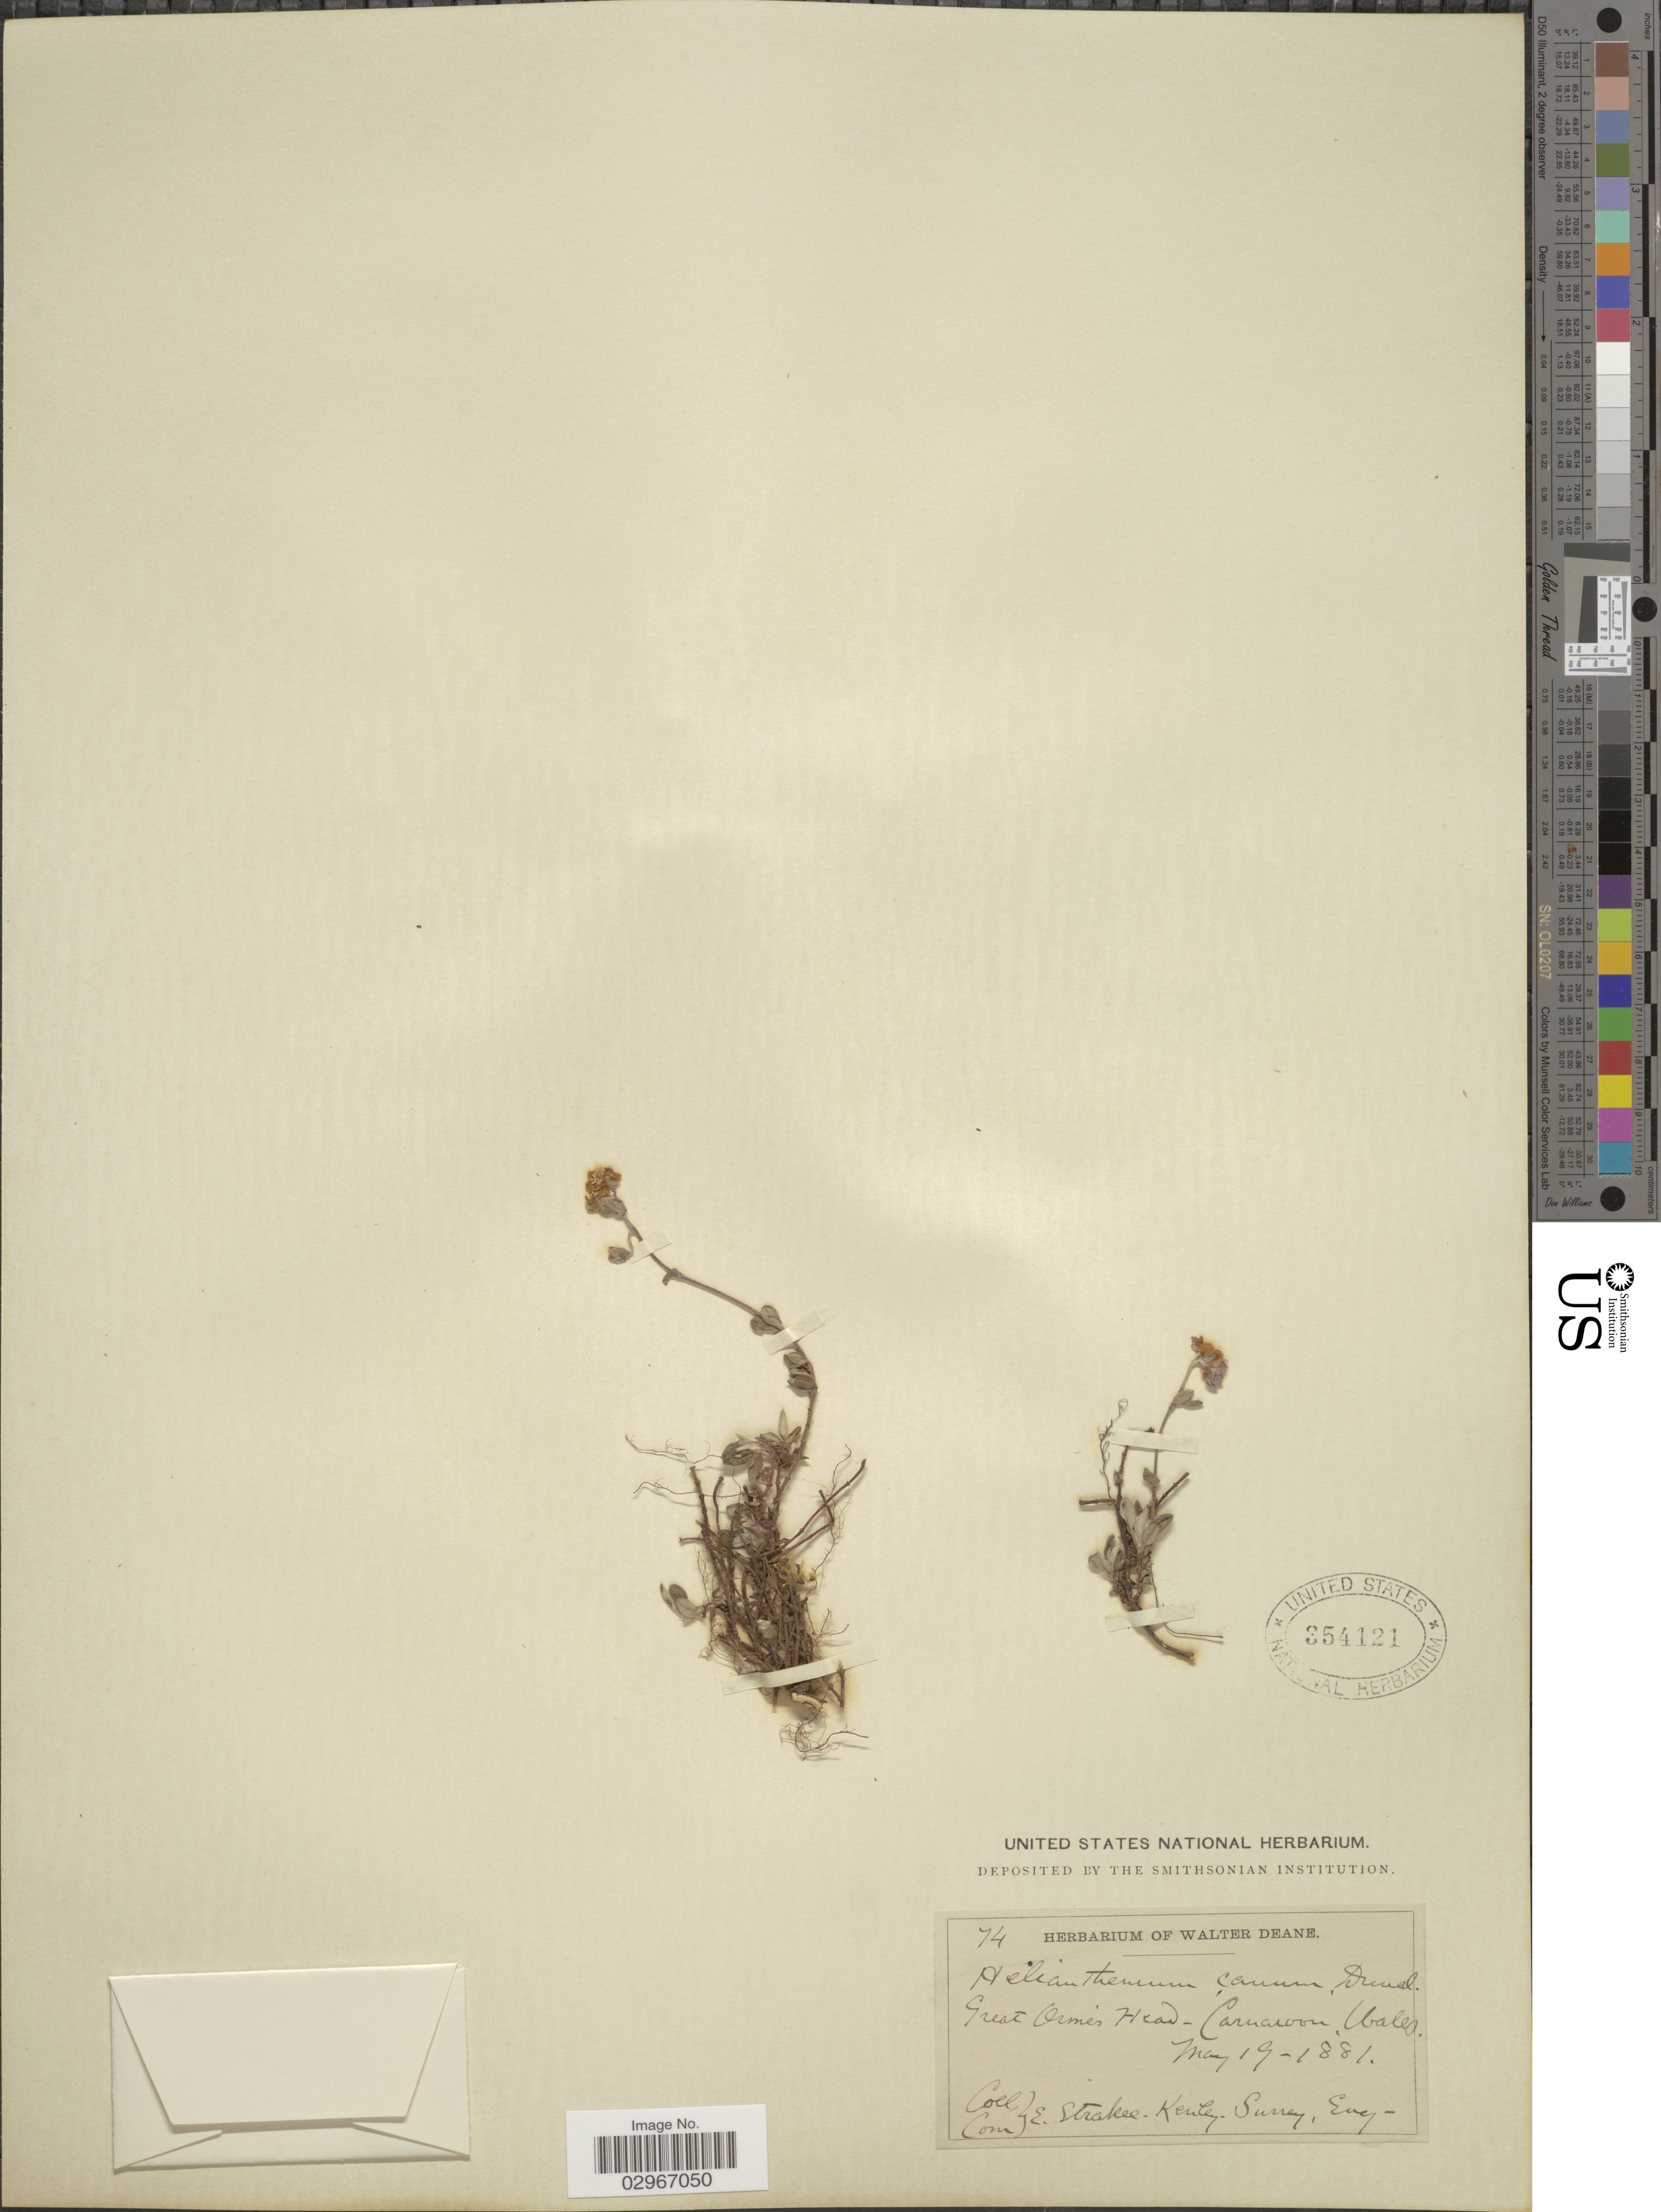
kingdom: Plantae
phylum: Tracheophyta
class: Magnoliopsida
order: Malvales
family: Cistaceae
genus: Helianthemum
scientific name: Helianthemum canum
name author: (L.) Hornem.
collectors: E. Strakee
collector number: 74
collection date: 1881-05-19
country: United Kingdom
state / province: Wales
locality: Great Ormes Head - Carnarvon. Ubales.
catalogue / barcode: US 354121